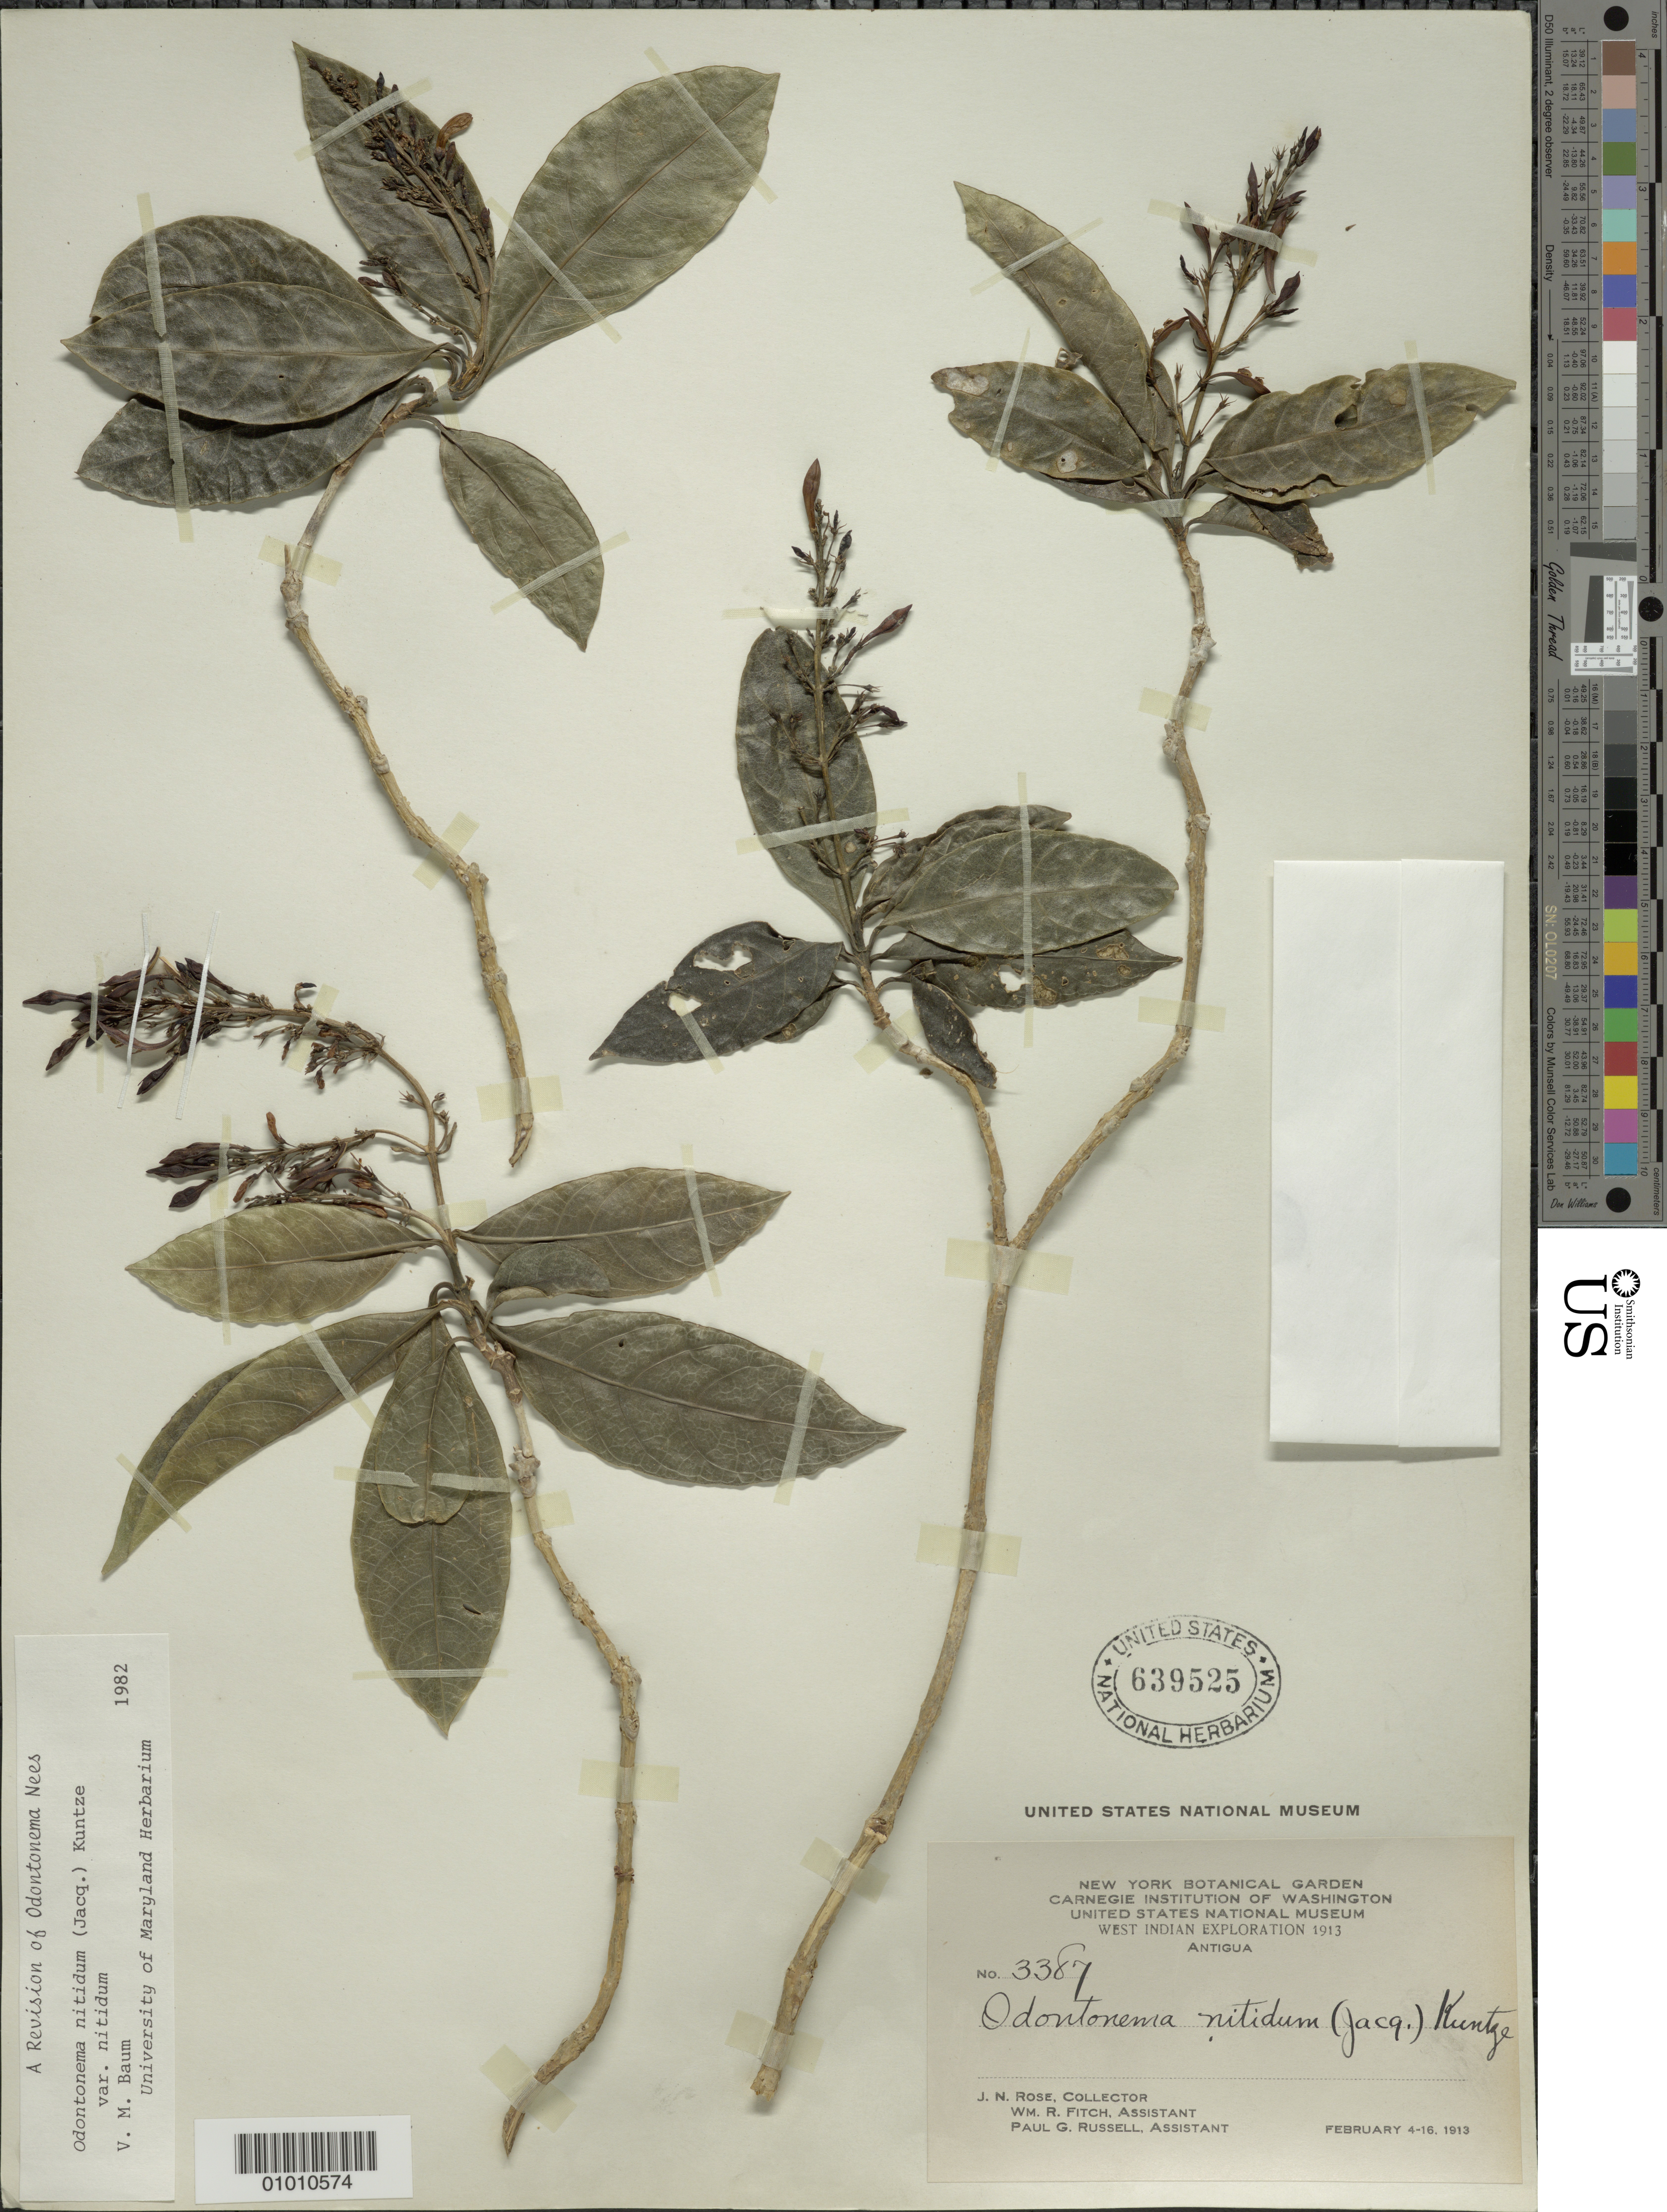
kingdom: Plantae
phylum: Tracheophyta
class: Magnoliopsida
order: Lamiales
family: Acanthaceae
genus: Odontonema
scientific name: Odontonema nitidum var. nitidum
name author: (Jacq.) Kuntze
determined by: Baum, V. M.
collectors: J. N. Rose, W. R. Fitch & P. G. Russell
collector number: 338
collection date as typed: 04 Feb 1913 to 16 Feb 1913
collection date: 1913-02-04/1913-02-16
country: Antigua and Barbuda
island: Antigua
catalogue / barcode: US 639525